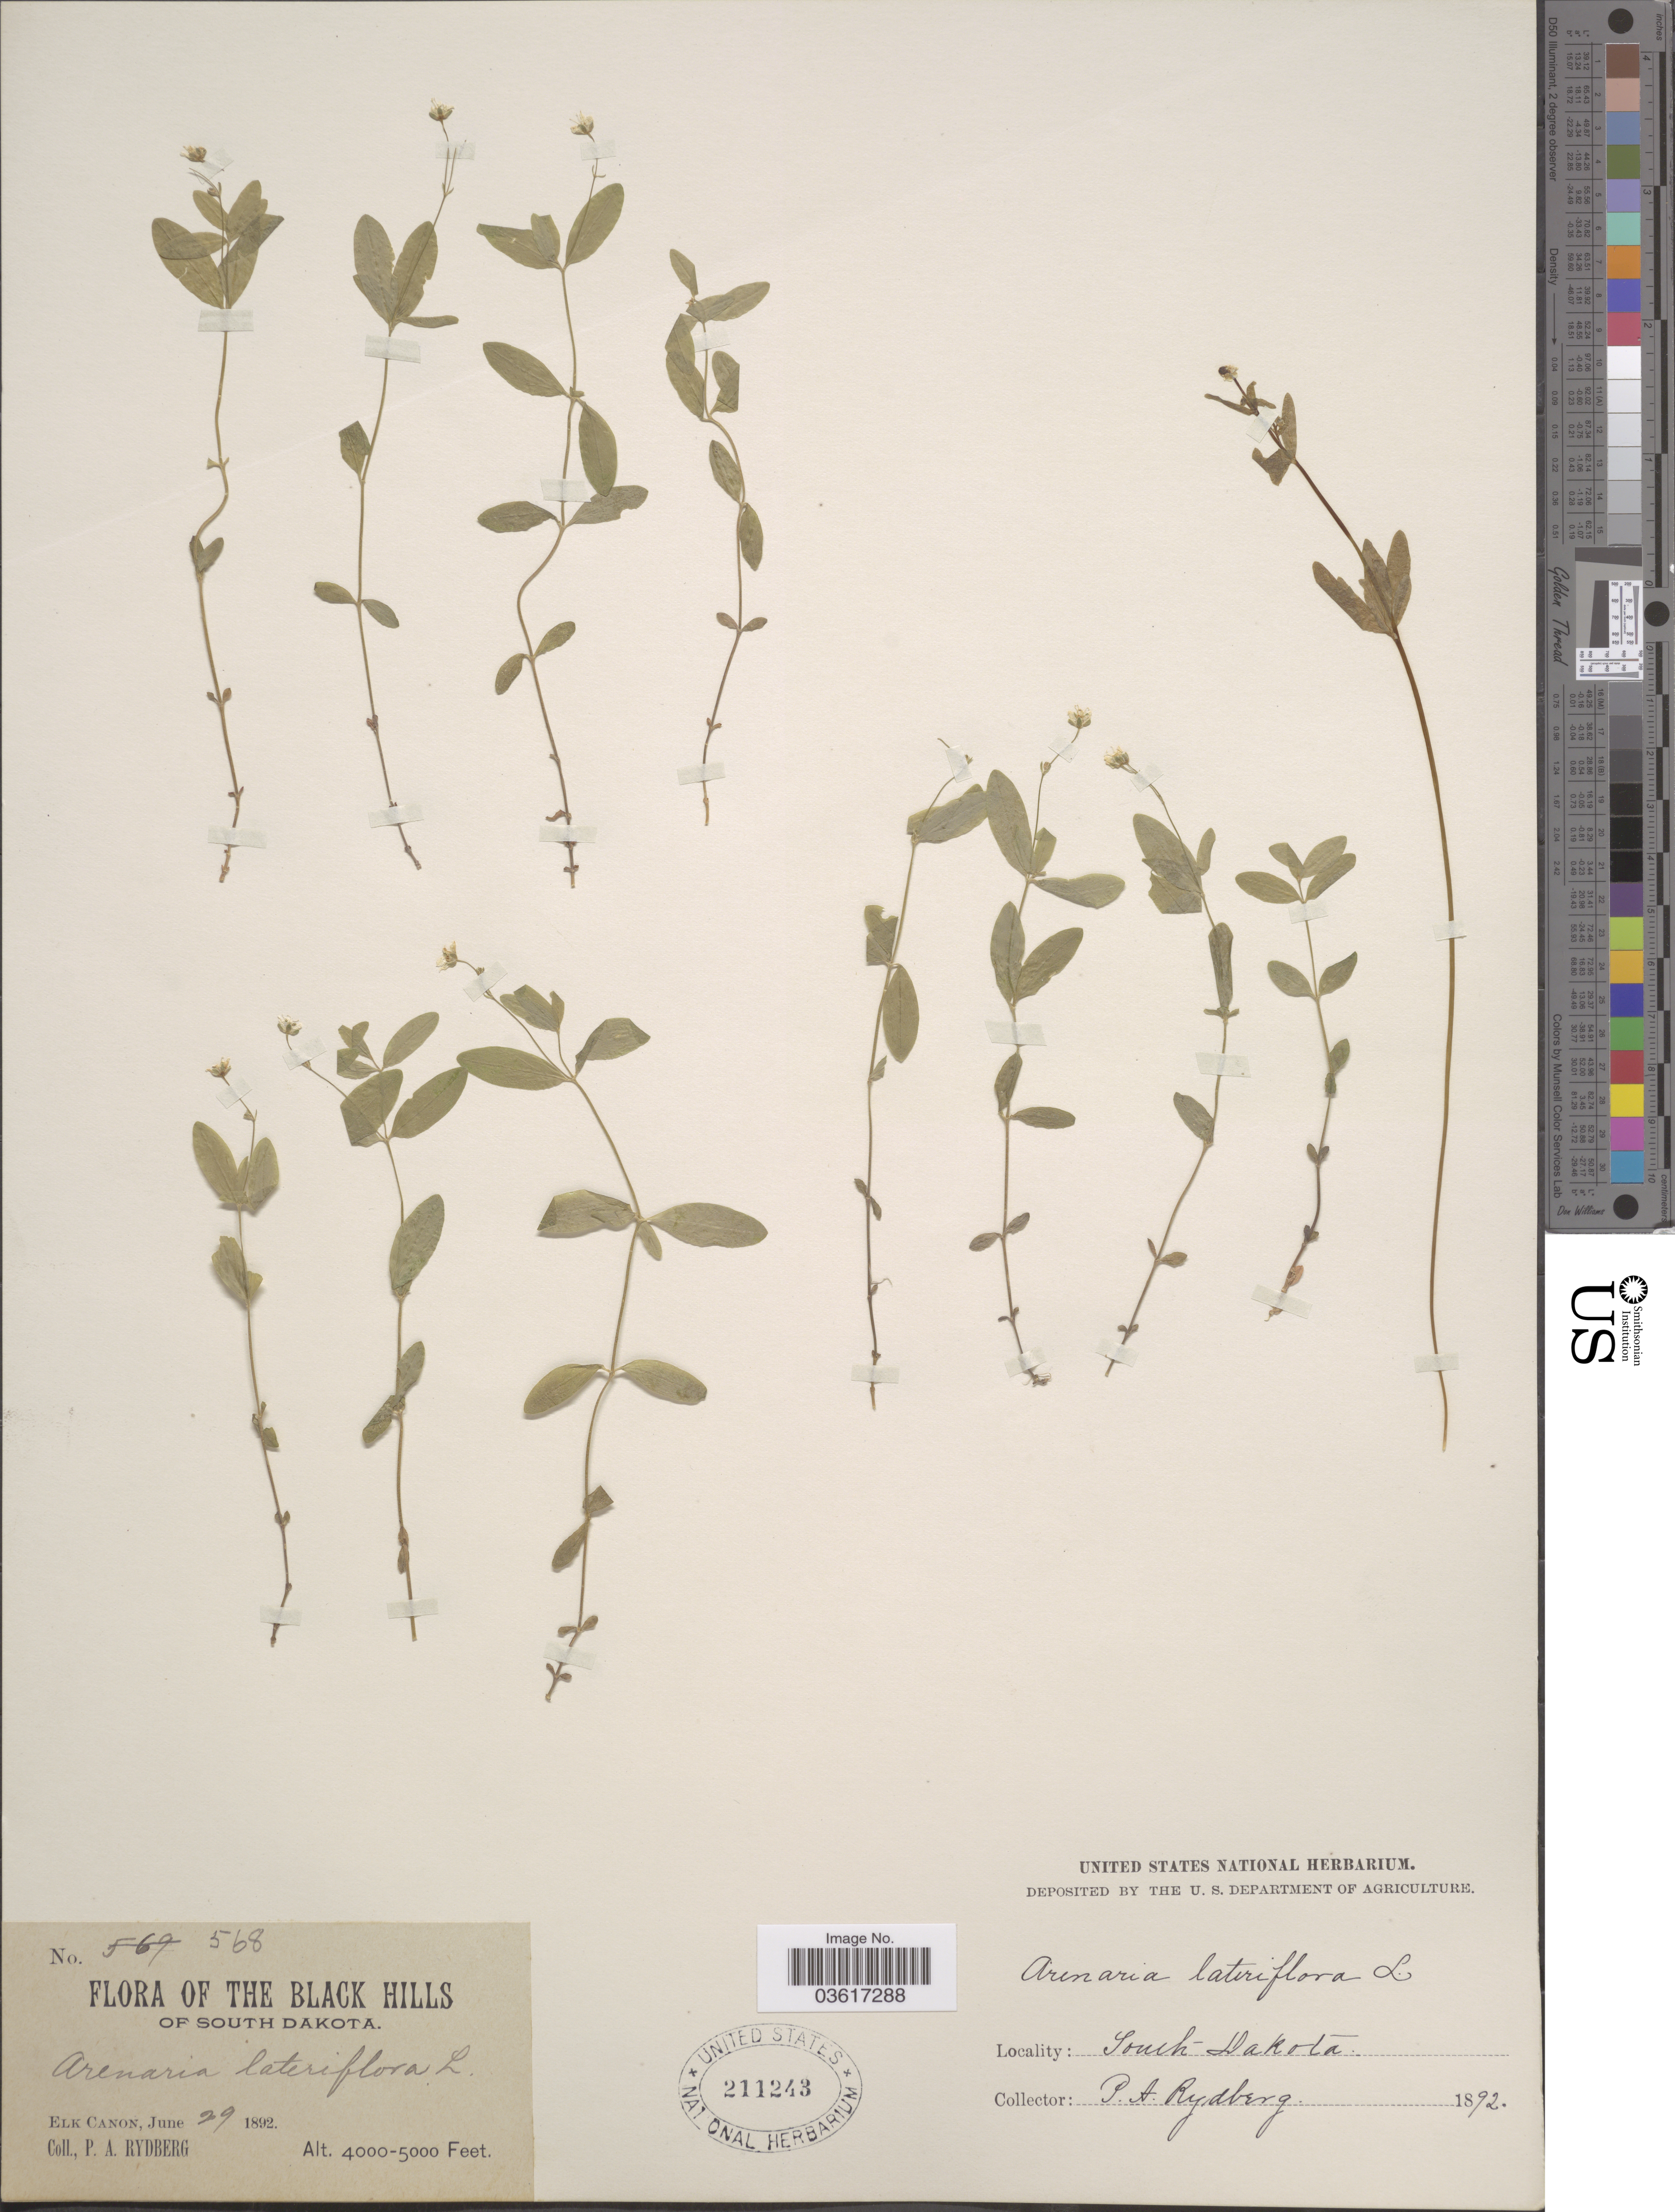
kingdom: Plantae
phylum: Tracheophyta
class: Magnoliopsida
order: Caryophyllales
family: Caryophyllaceae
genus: Moehringia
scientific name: Moehringia lateriflora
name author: (L.) Fenzl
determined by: Strong, Mark T., (BOT), Smithsonian Institution - National Museum of Natural History (UNITED STATES)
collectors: P. A. Rydberg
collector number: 568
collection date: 1892-06-29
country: United States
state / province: South Dakota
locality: The Black Hills of South Dakota. Elk Canon.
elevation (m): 1219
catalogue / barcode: US 211243